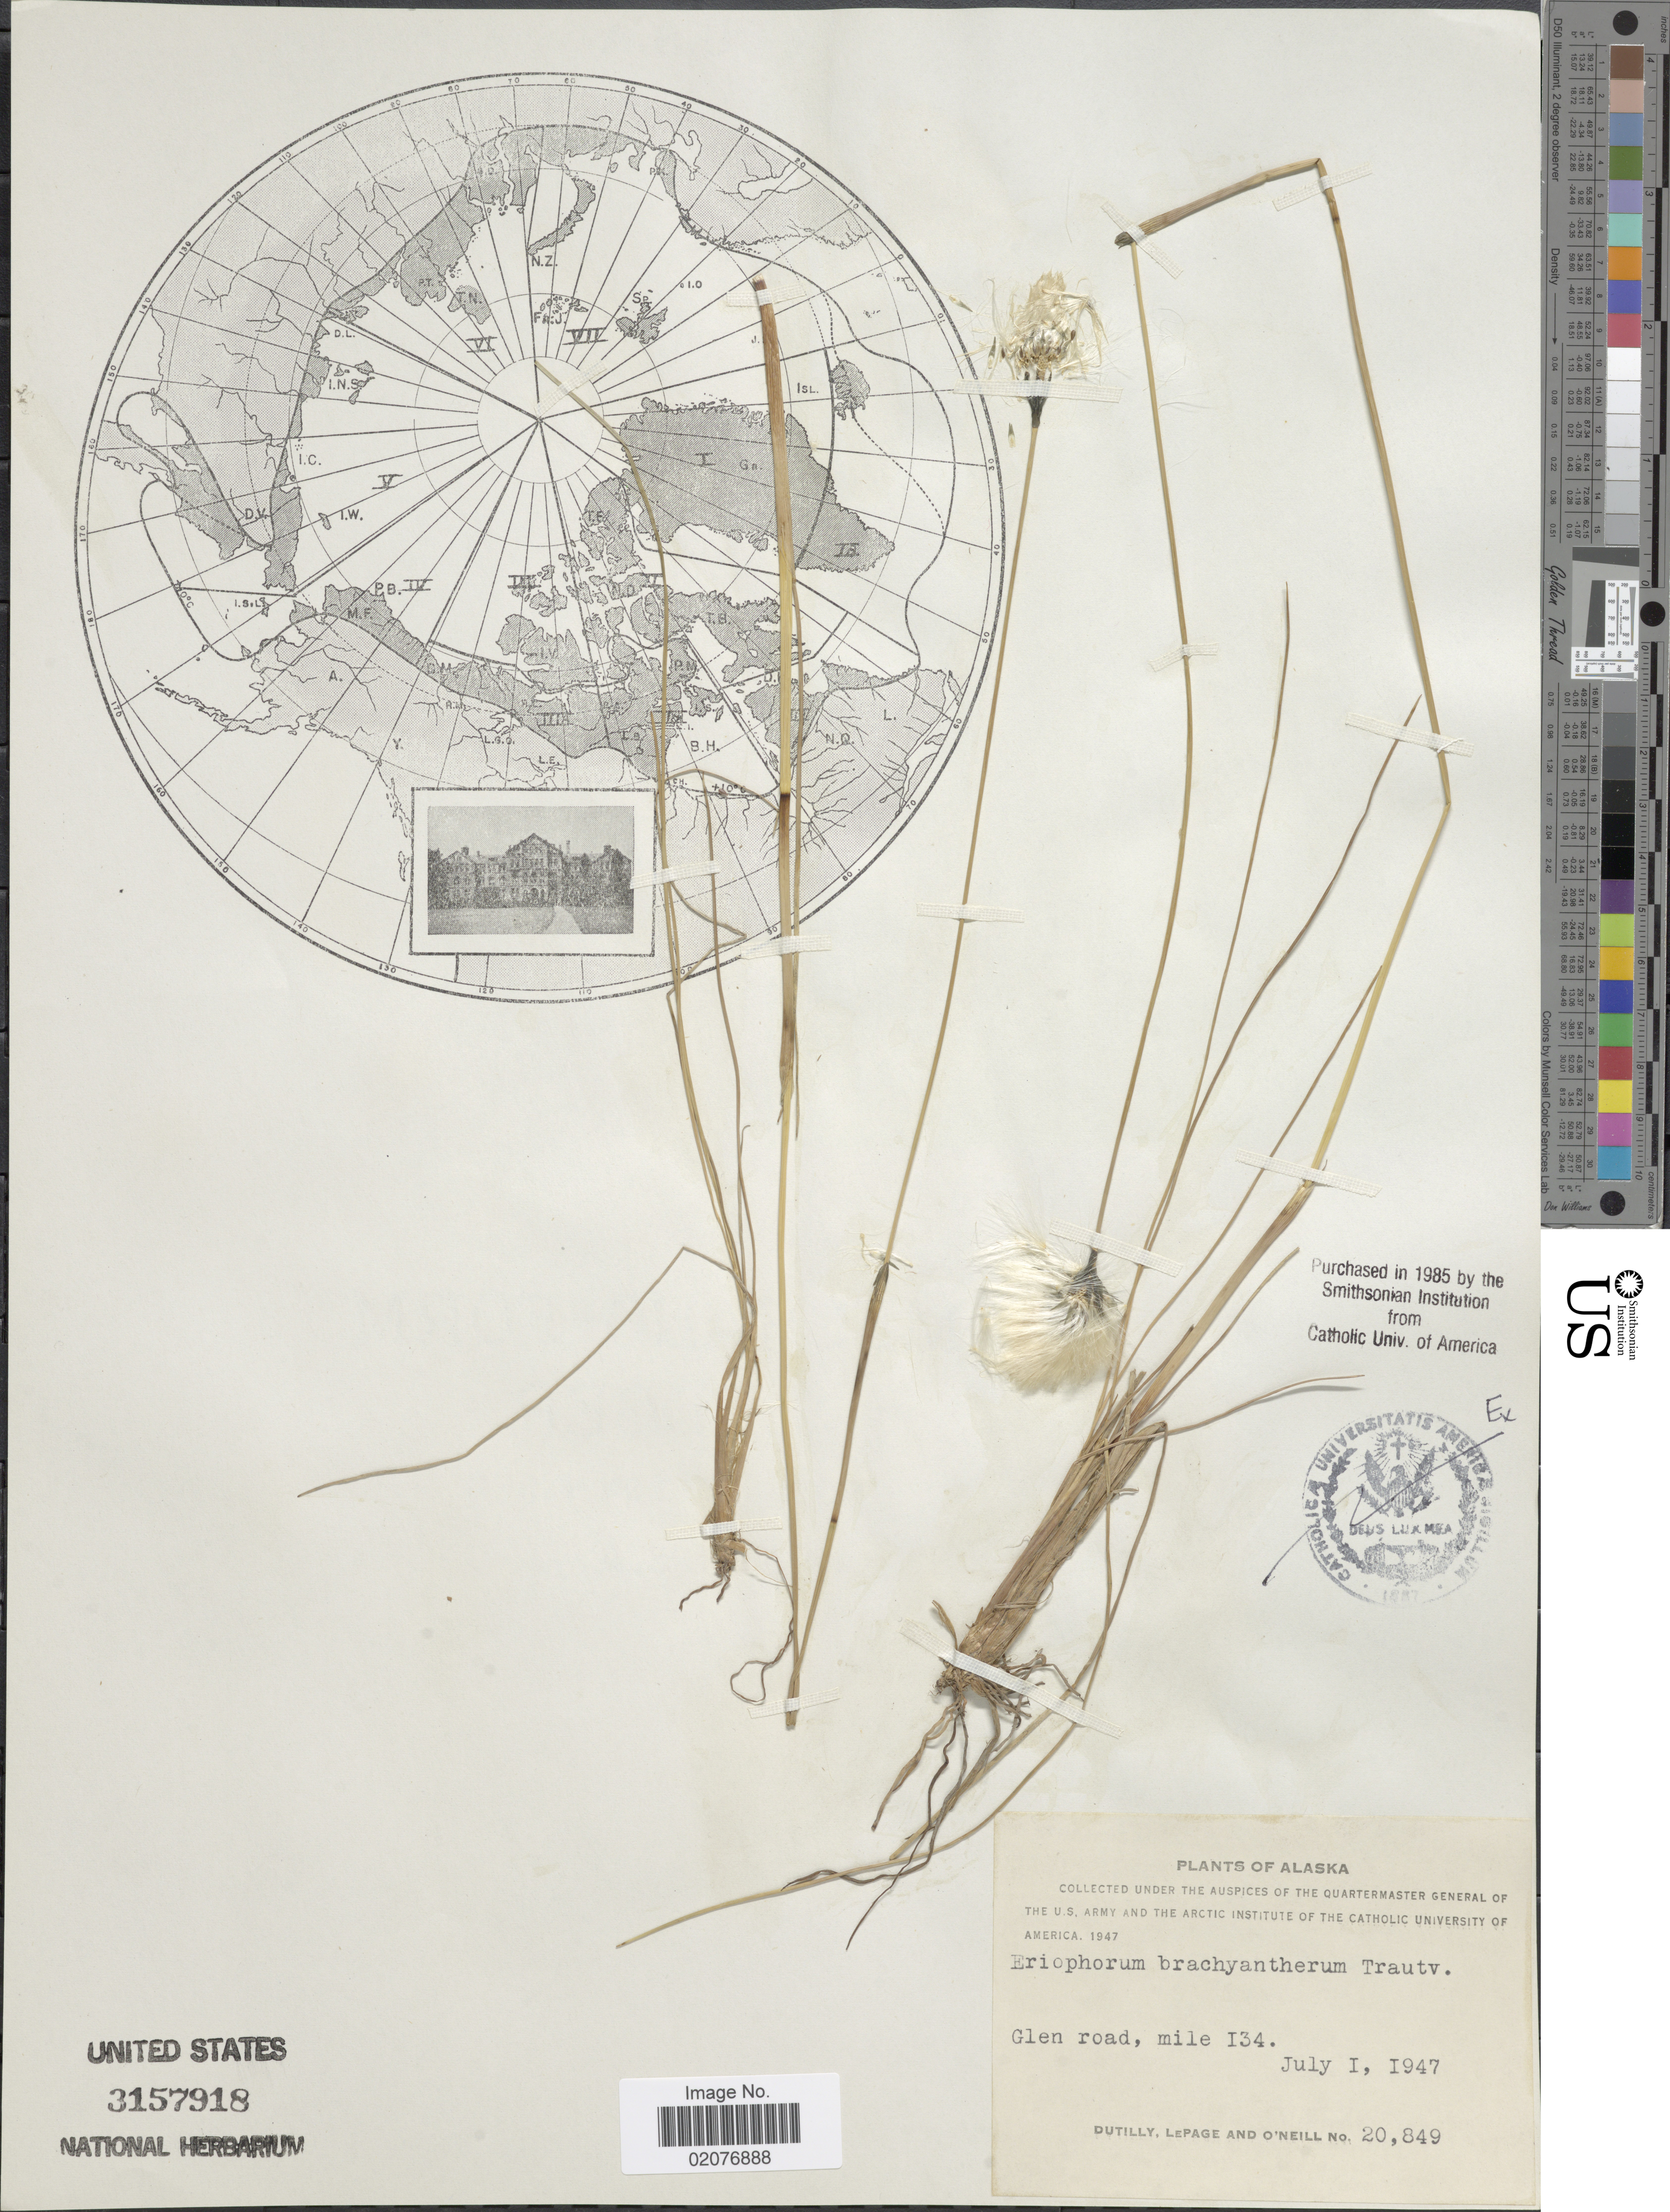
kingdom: Plantae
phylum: Tracheophyta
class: Liliopsida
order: Poales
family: Cyperaceae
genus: Eriophorum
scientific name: Eriophorum brachyantherum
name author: Trautv. & C.A. Mey.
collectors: -. Dutilly, -. LePage & O' Neill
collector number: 20849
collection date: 1947-07-01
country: United States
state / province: Alaska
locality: Glen road, mile 134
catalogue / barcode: US 3157918